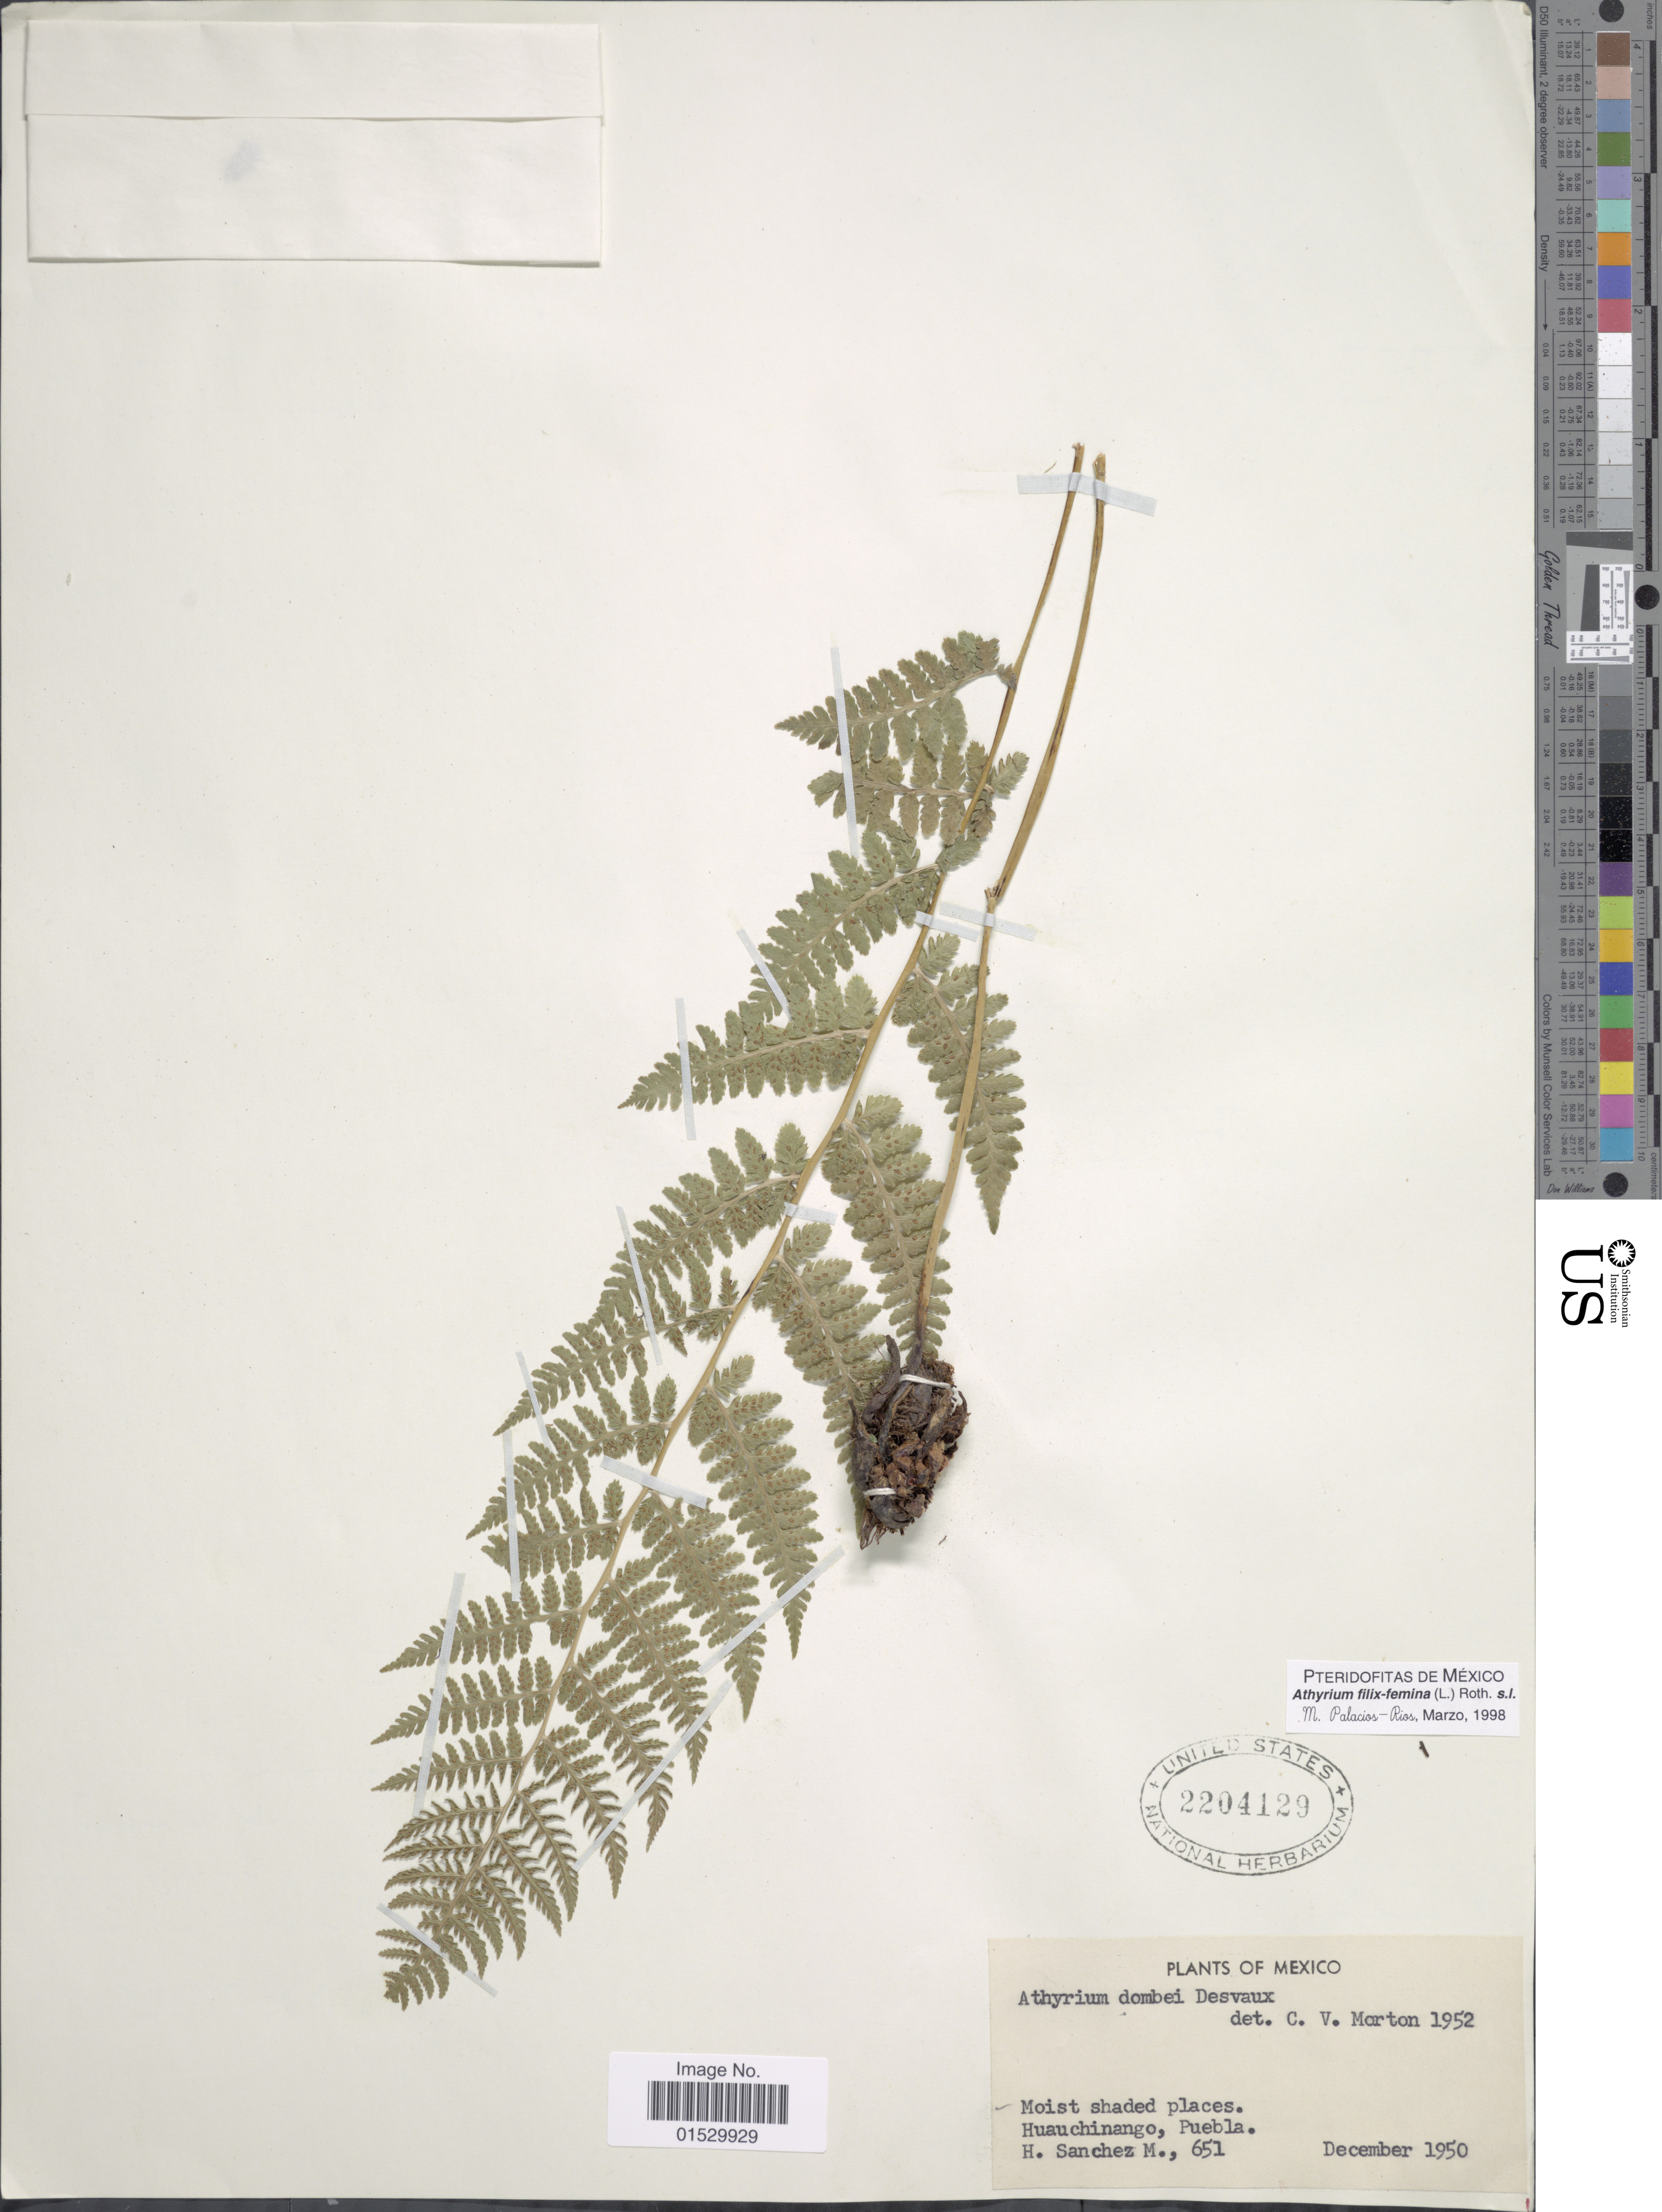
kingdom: Plantae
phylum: Tracheophyta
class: Polypodiopsida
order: Polypodiales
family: Athyriaceae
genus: Athyrium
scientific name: Athyrium bourgeaui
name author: E. Fourn.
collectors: H. Sánchez-Mejorada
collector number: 651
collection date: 1950-12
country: Mexico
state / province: Puebla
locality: Huauchinango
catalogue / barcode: US 2204129